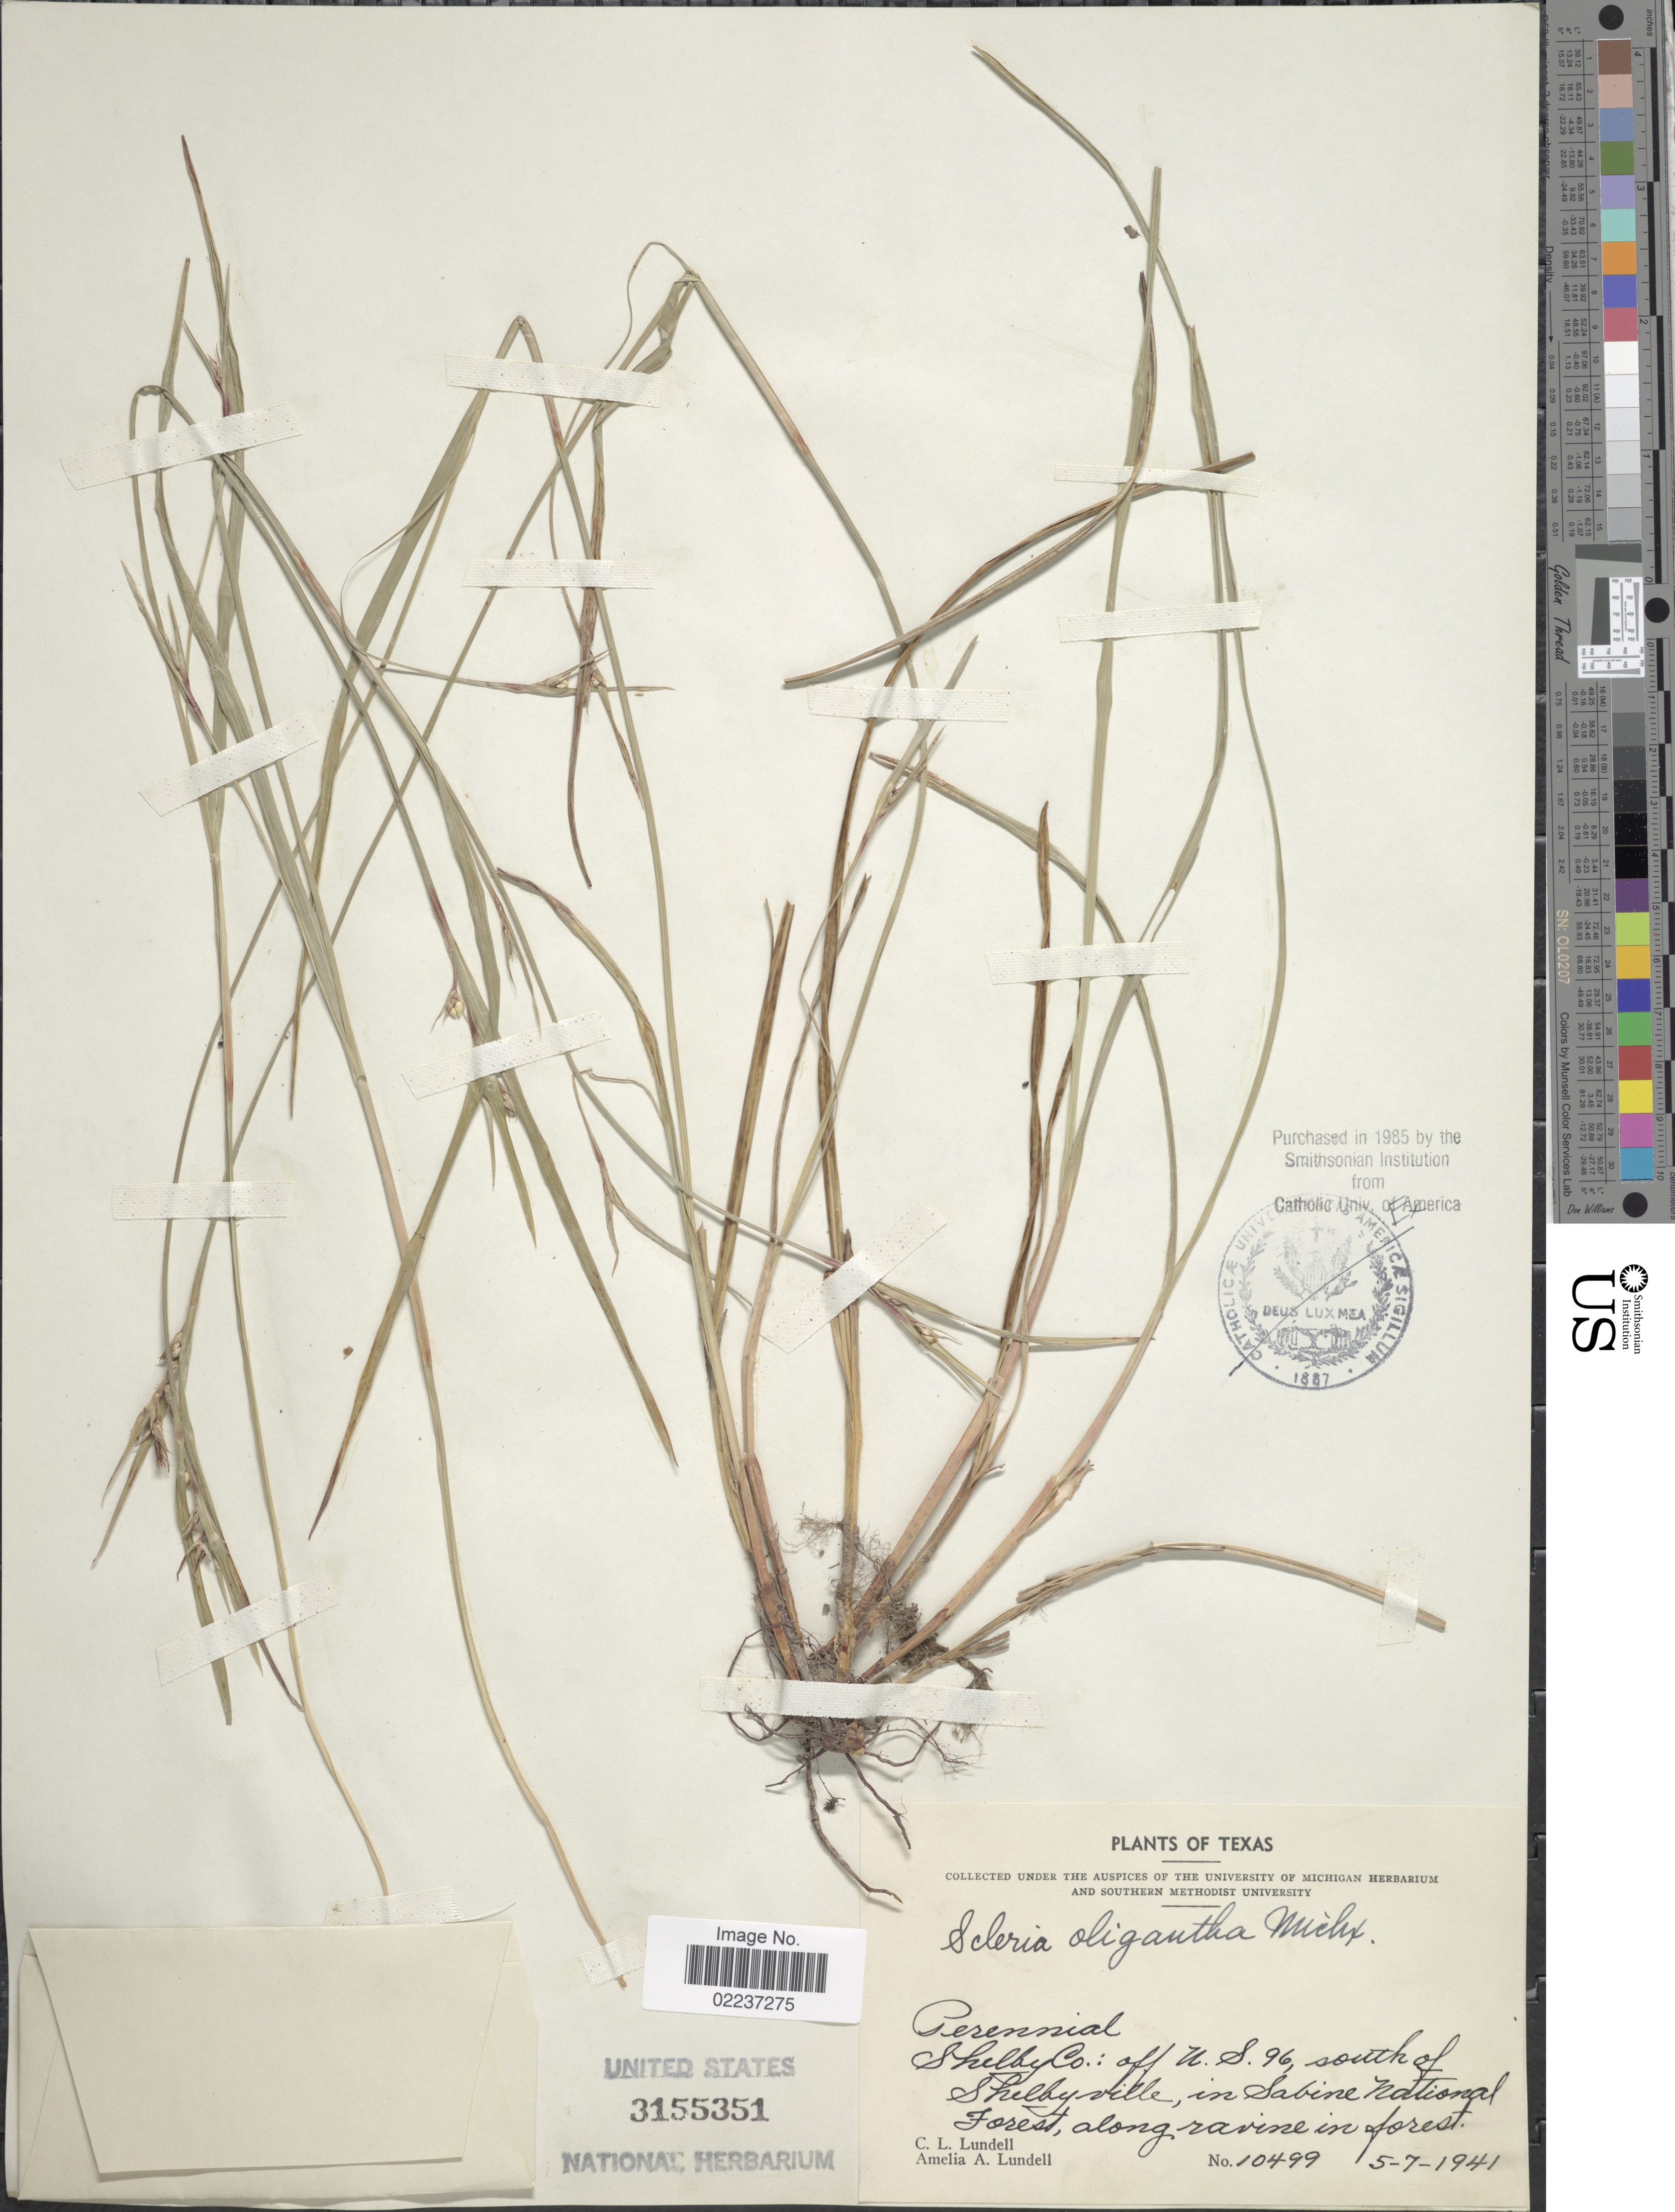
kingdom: Plantae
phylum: Tracheophyta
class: Liliopsida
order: Poales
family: Cyperaceae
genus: Scleria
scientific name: Scleria oligantha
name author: Michx.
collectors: C. L. Lundell & A. A. Lundell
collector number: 10499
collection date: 1941-06-08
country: United States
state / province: Texas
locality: Perennial, Shelby Co.: off U.S. 96, south of Shelbyville, in Sabine National Forest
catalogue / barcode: US 3155351